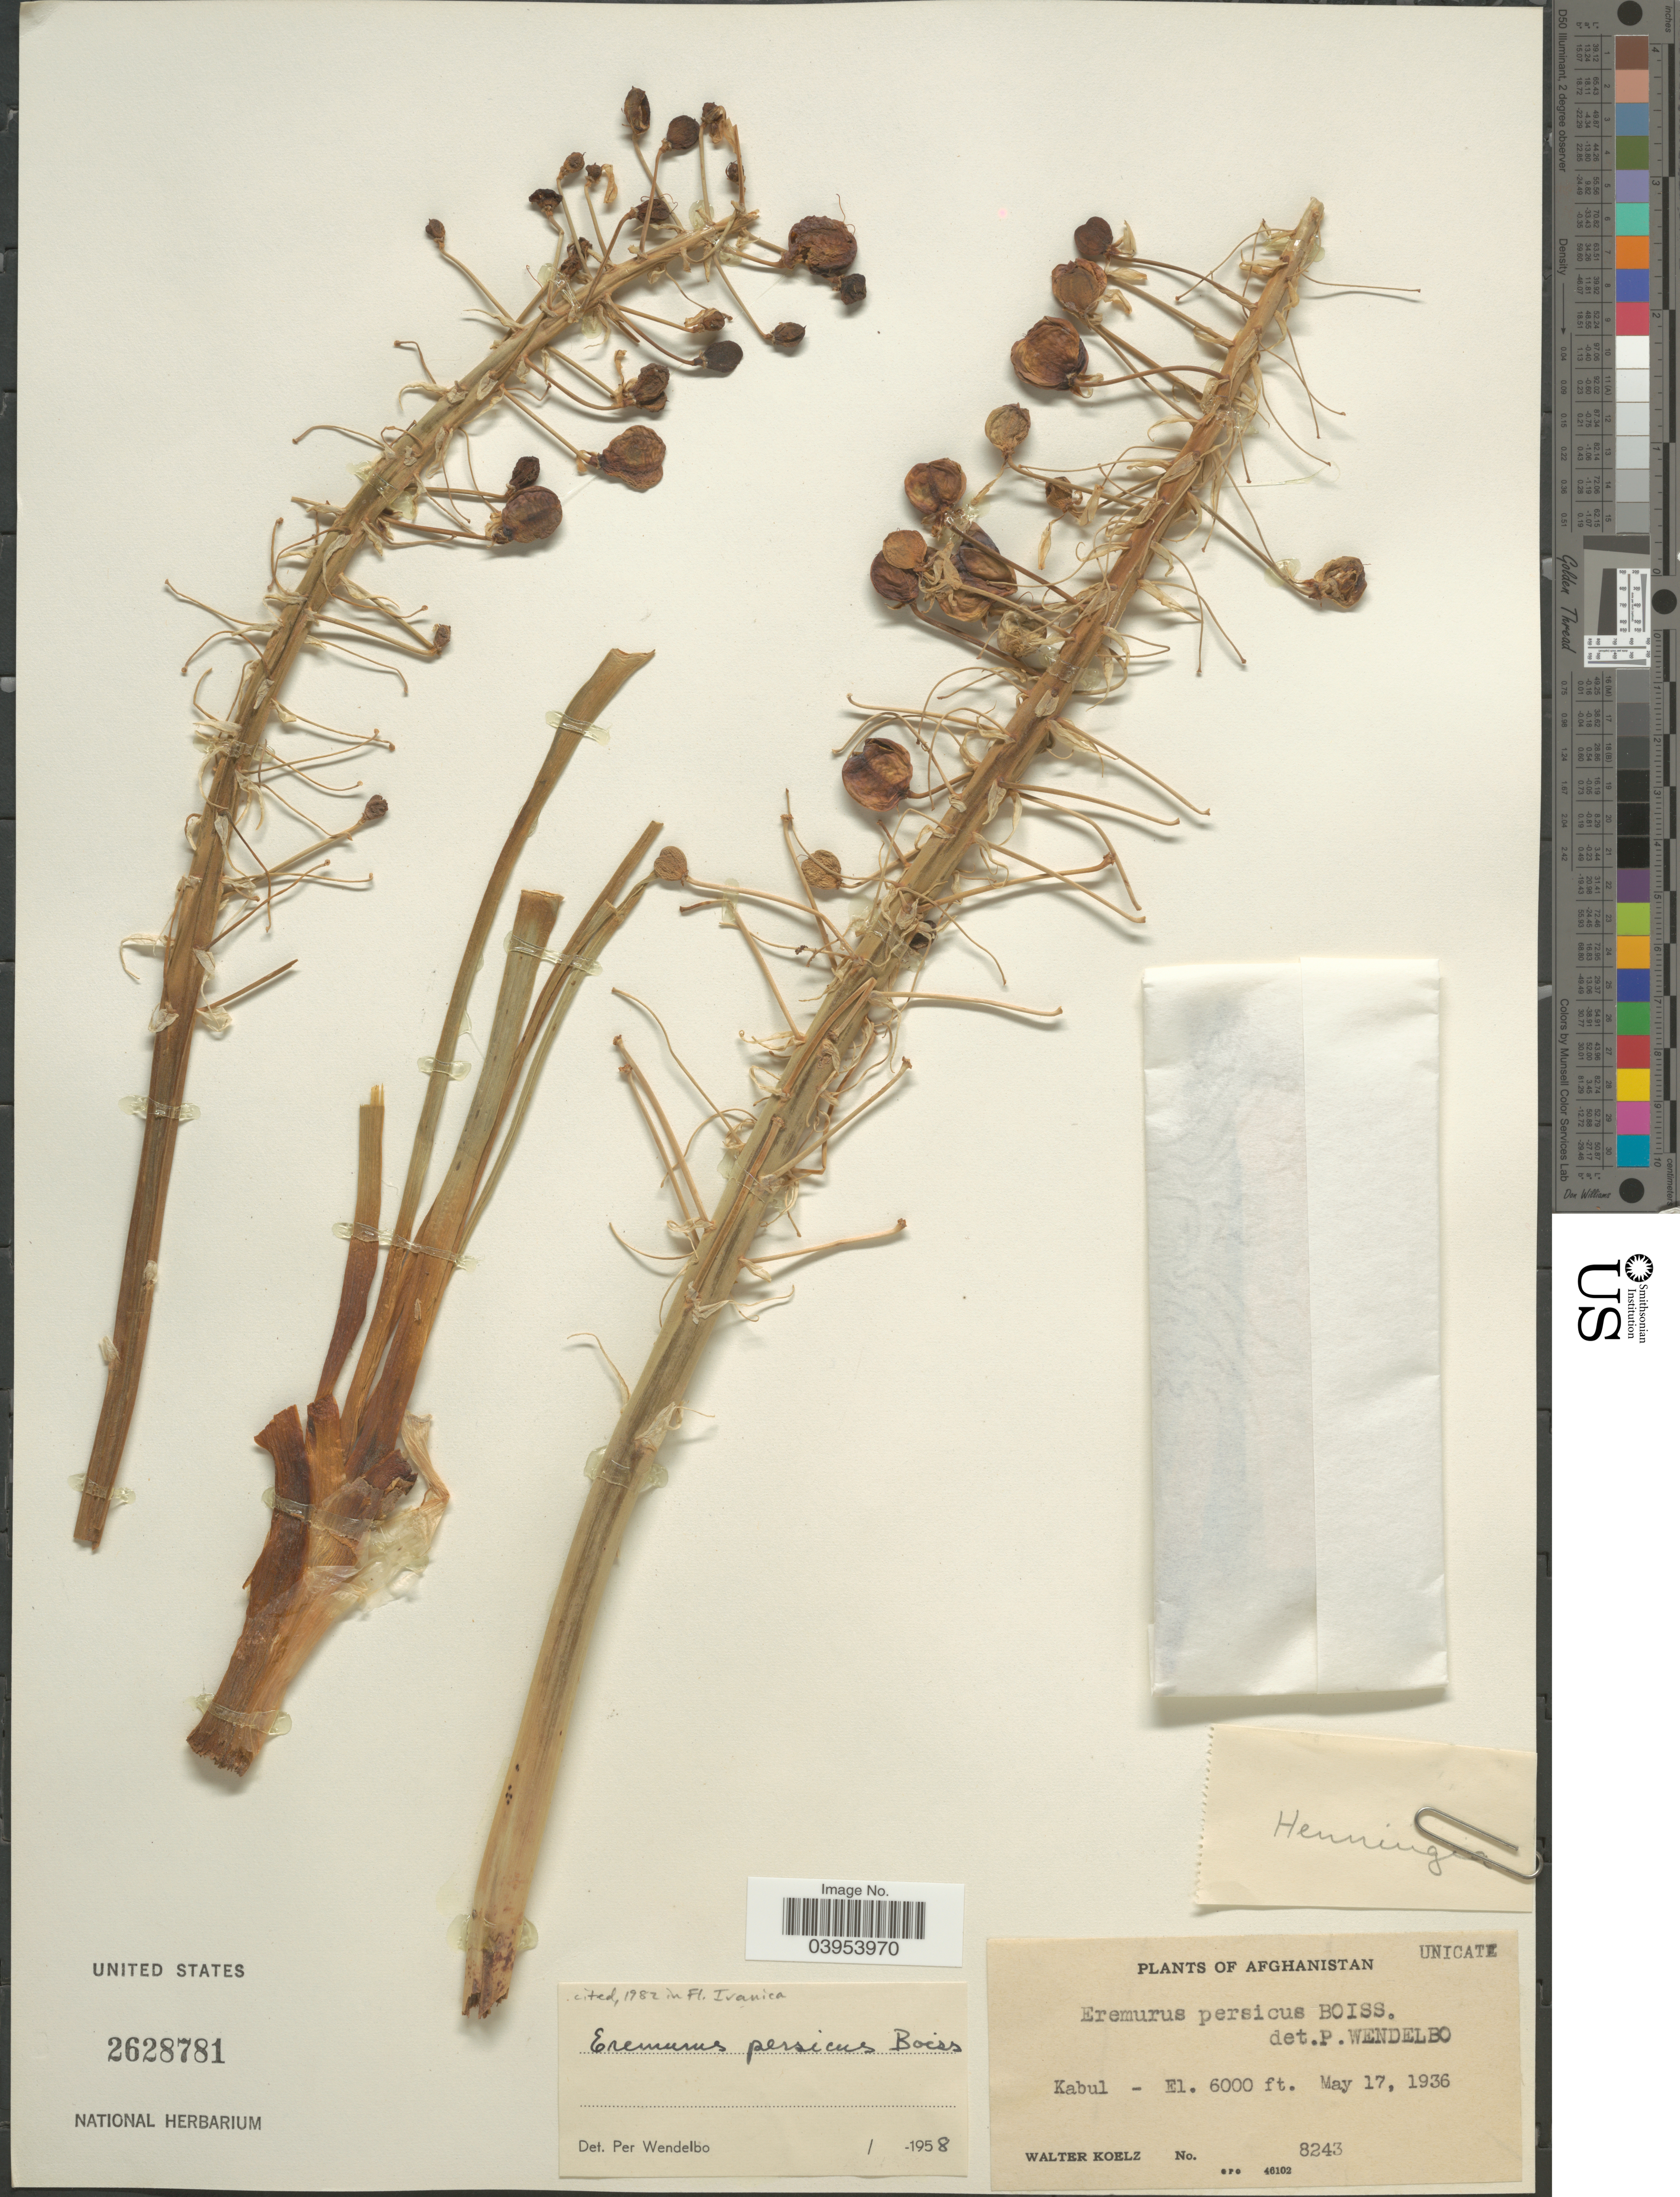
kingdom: Plantae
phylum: Tracheophyta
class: Liliopsida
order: Asparagales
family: Asphodelaceae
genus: Eremurus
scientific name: Eremurus persicus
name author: (Jaub. & Spach) Boiss.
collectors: W. N. Koelz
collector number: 8243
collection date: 1936-05-17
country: Afghanistan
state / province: Kabul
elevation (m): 1829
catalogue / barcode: US 2628781